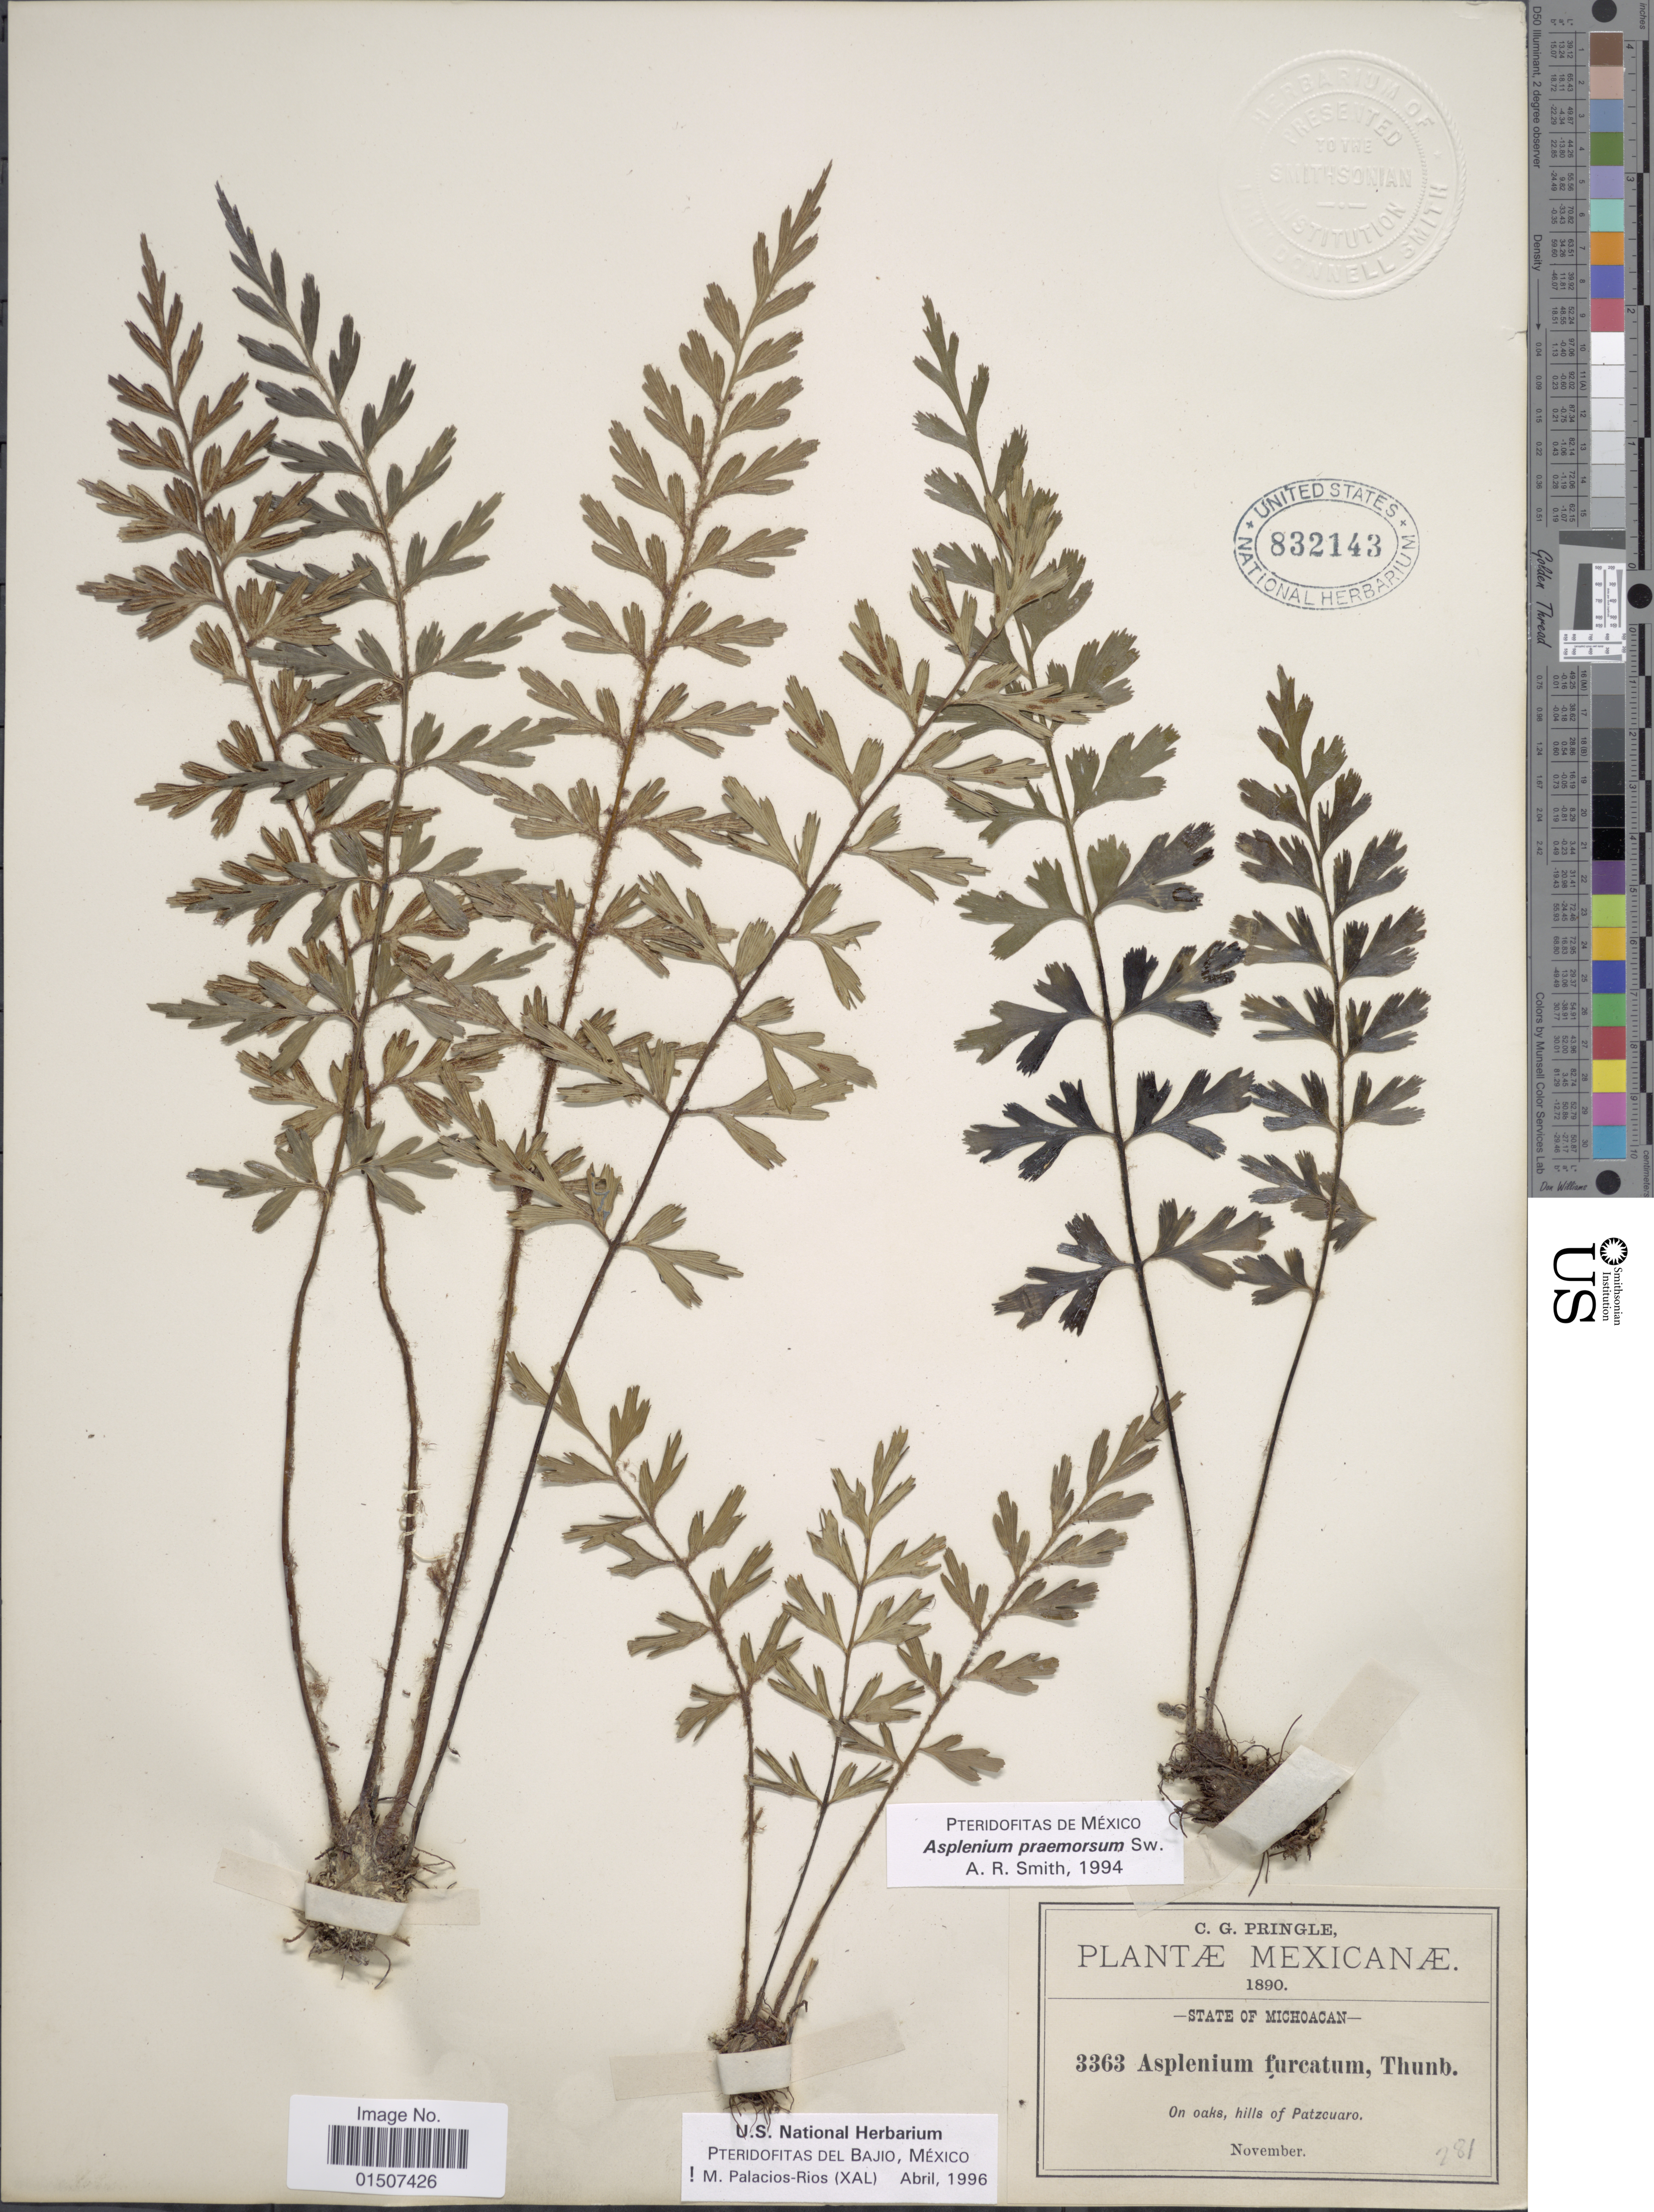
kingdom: Plantae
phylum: Tracheophyta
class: Polypodiopsida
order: Polypodiales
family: Aspleniaceae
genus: Asplenium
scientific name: Asplenium praemorsum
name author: Sw.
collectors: C. G. Pringle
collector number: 3363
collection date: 1890-11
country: Mexico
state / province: Michoacán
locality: On oaks, hills of Patzcuaro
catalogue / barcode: US 832143